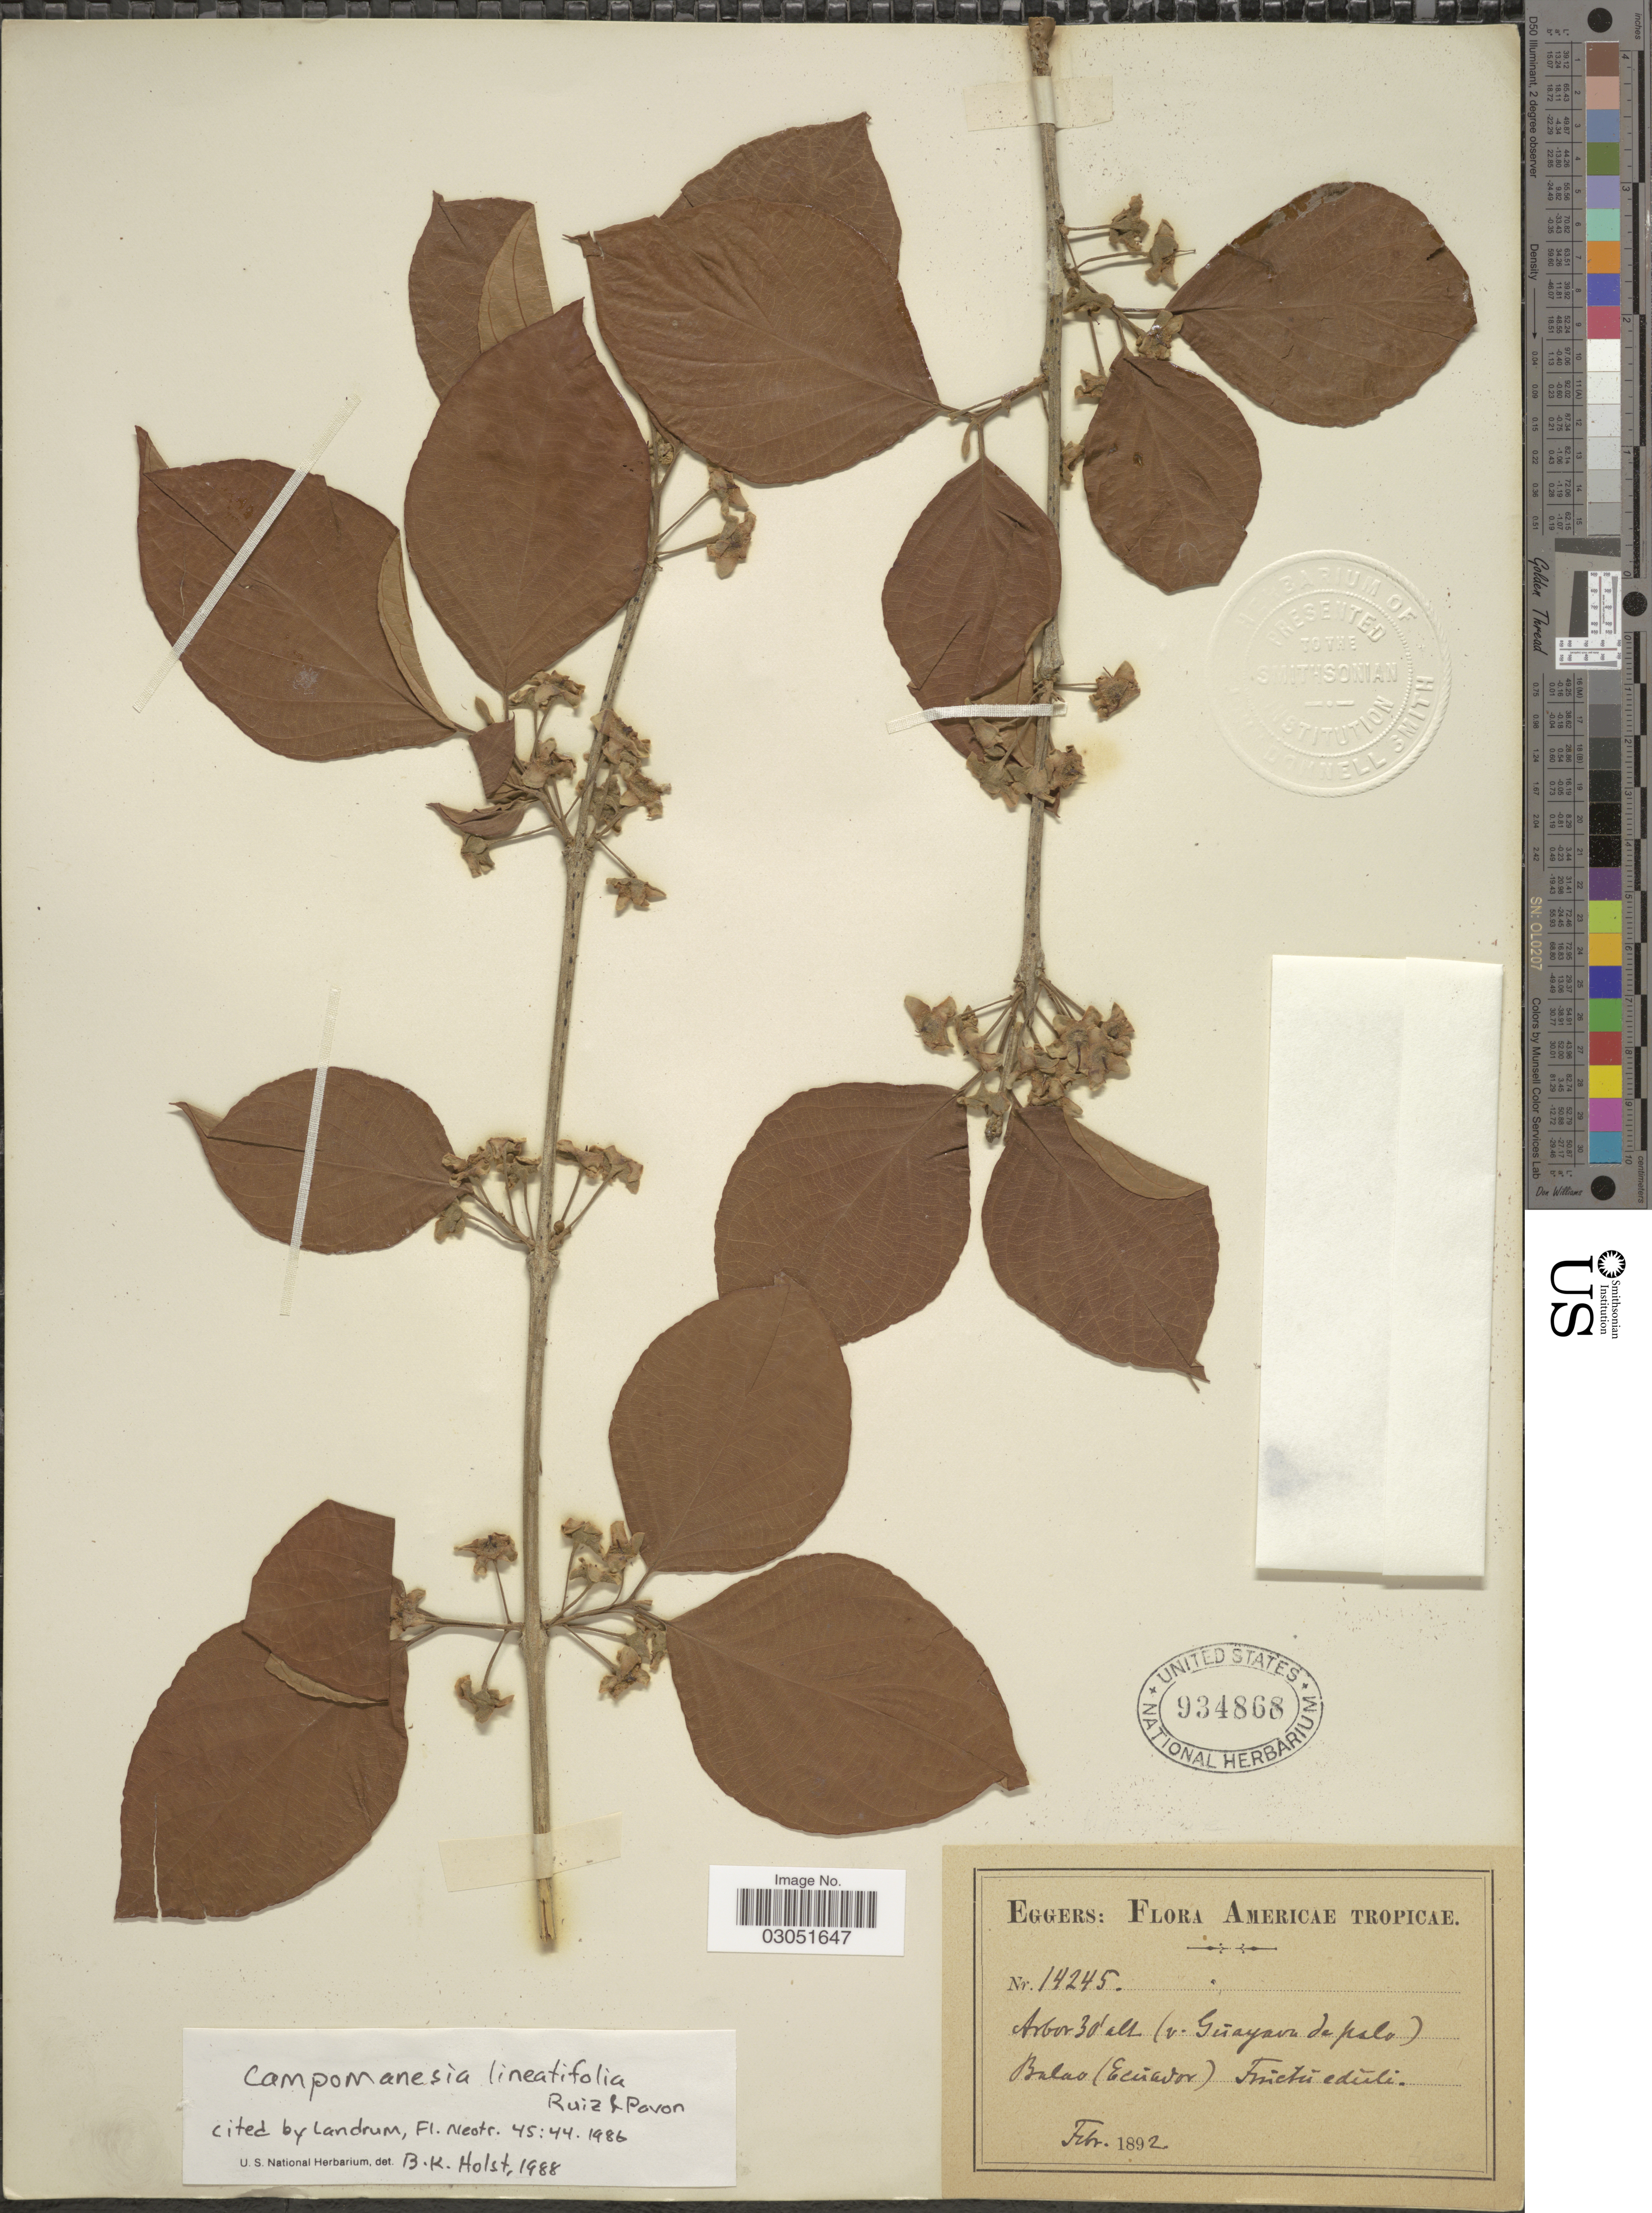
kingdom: Plantae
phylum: Tracheophyta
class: Magnoliopsida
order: Myrtales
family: Myrtaceae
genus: Campomanesia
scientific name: Campomanesia lineatifolia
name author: Ruiz & Pav.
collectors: -. Eggers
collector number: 14245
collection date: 1892-02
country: Ecuador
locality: Americae Tropicae. Balao.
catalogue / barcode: US 934868